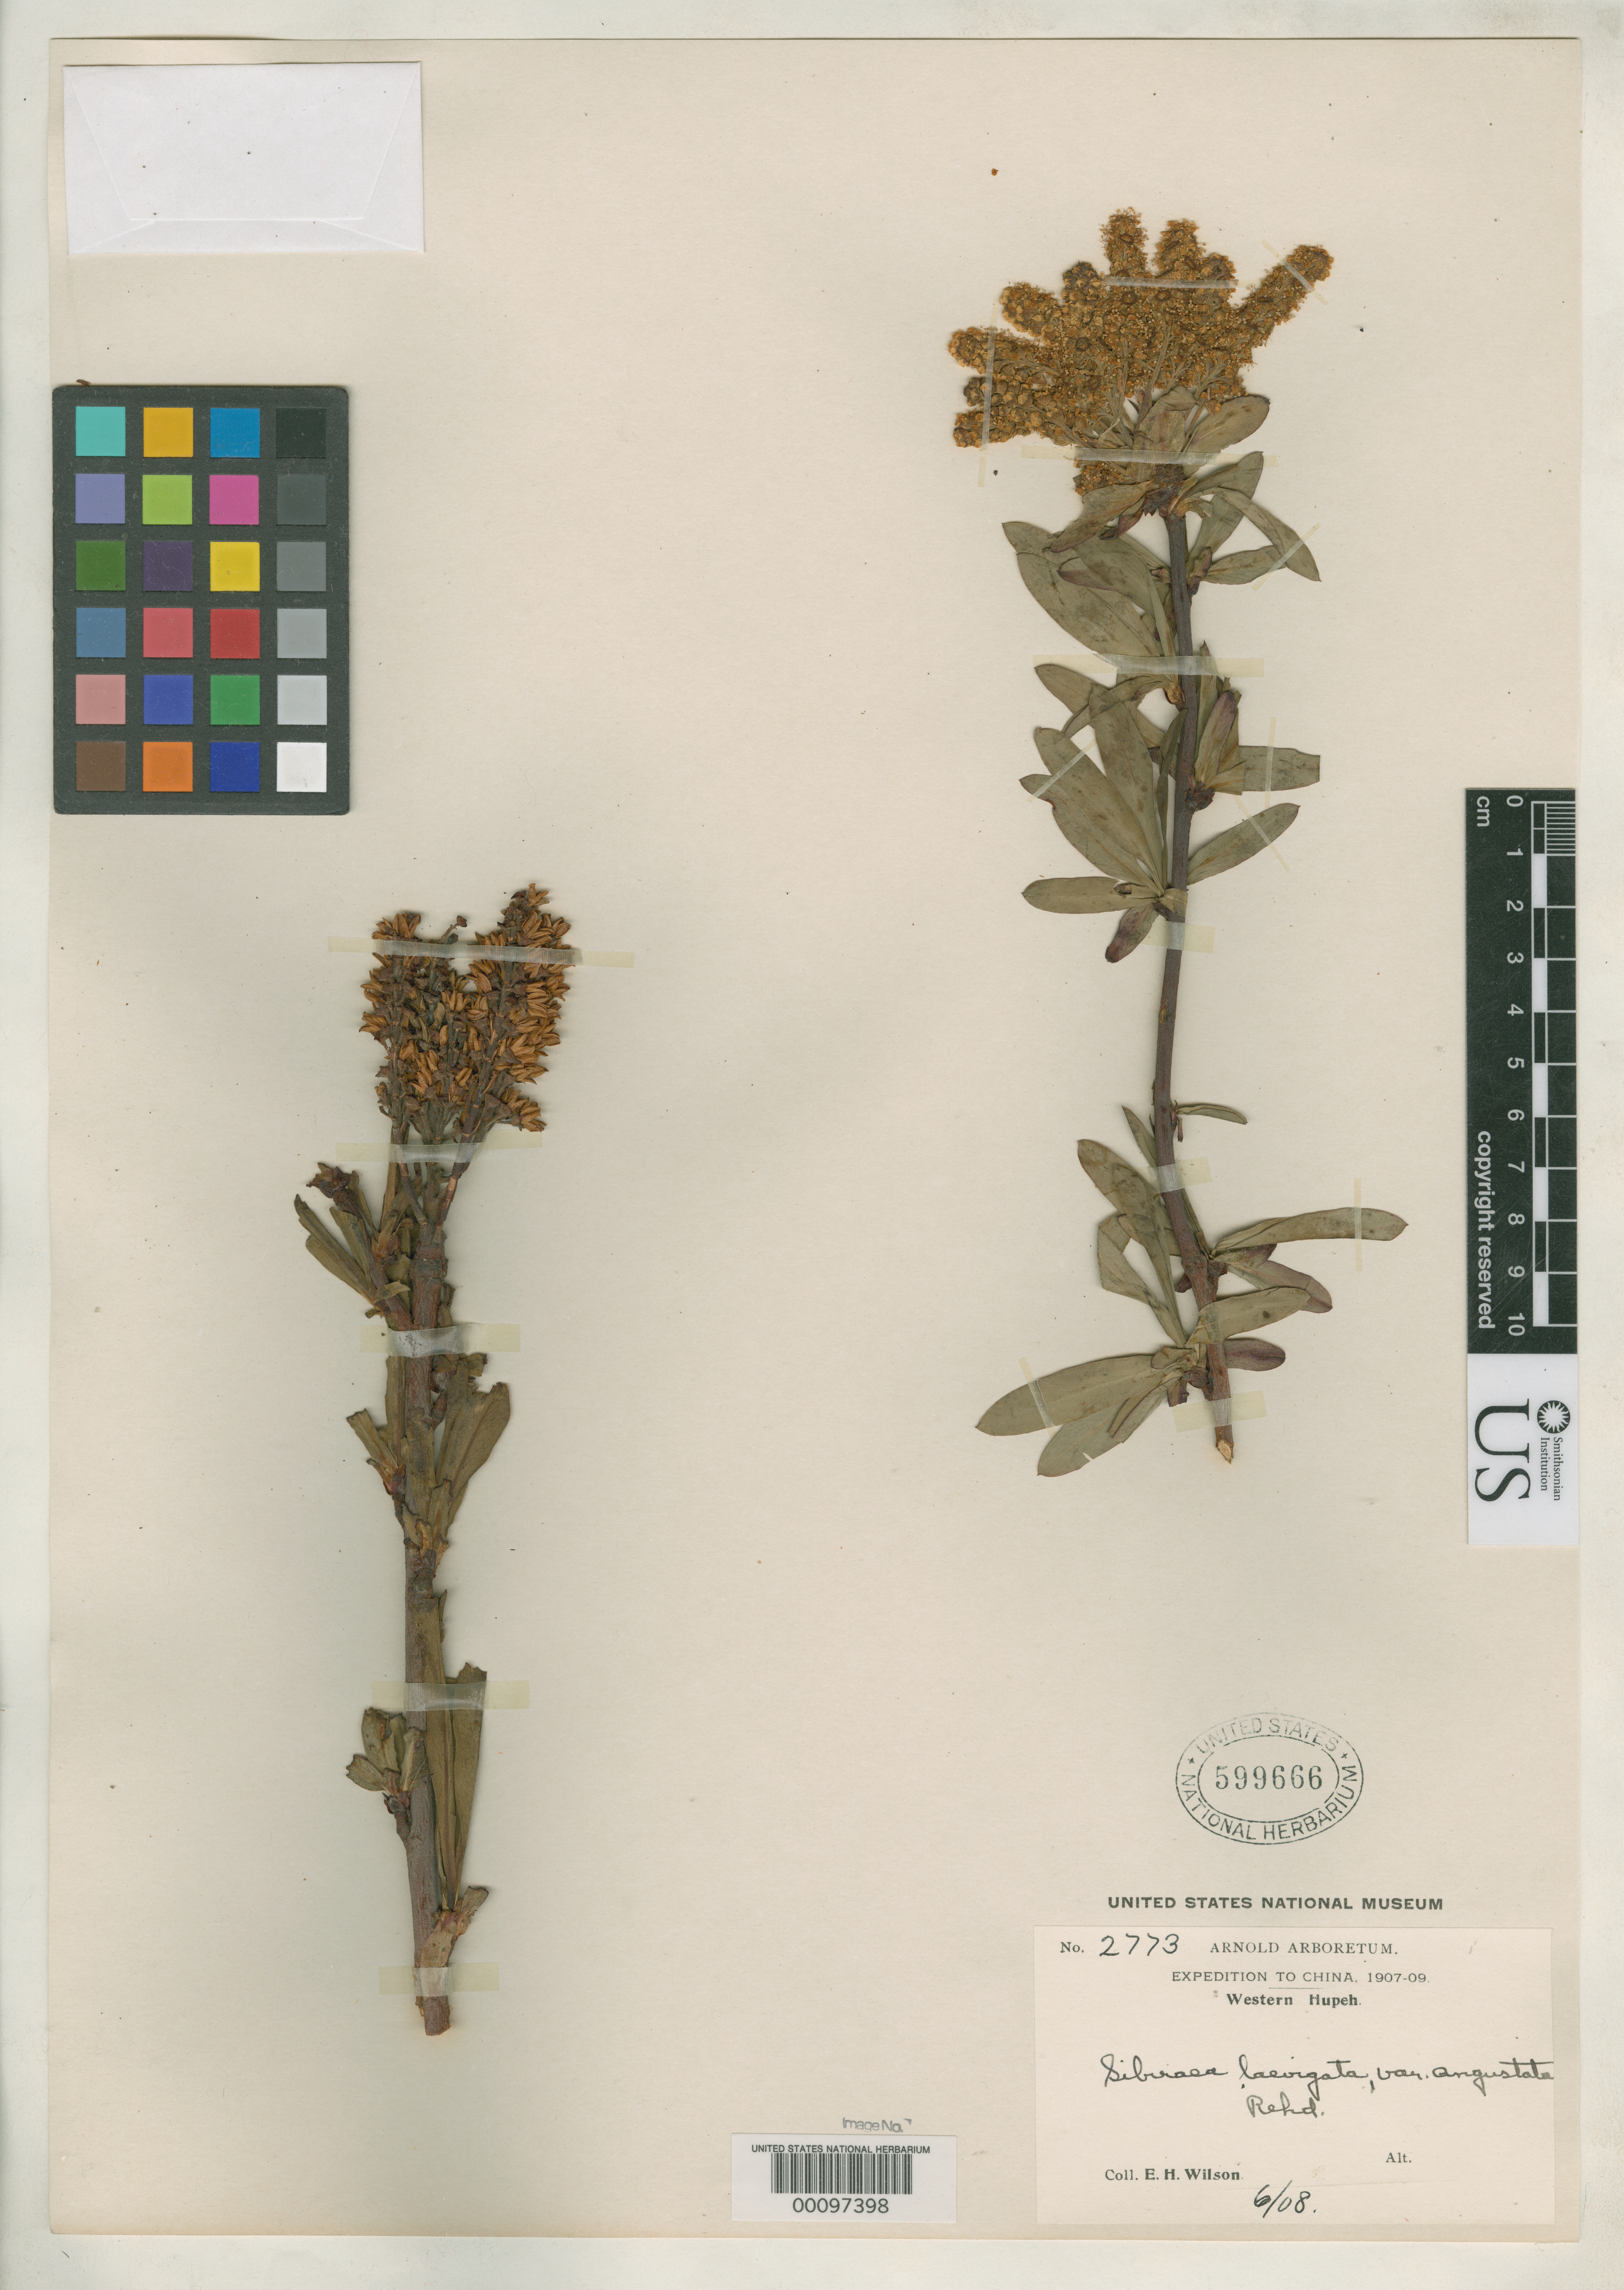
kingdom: Plantae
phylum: Tracheophyta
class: Magnoliopsida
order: Rosales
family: Rosaceae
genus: Sibiraea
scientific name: Sibiraea laevigata var. angustata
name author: Rehder in Sarg.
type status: Isotype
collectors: E. H. Wilson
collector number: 2773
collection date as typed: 24 Jun 1908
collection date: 1908-06-24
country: China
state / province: Sichuan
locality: Pan-lan-shan, W of Kuanhsien uplands.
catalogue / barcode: US 599666